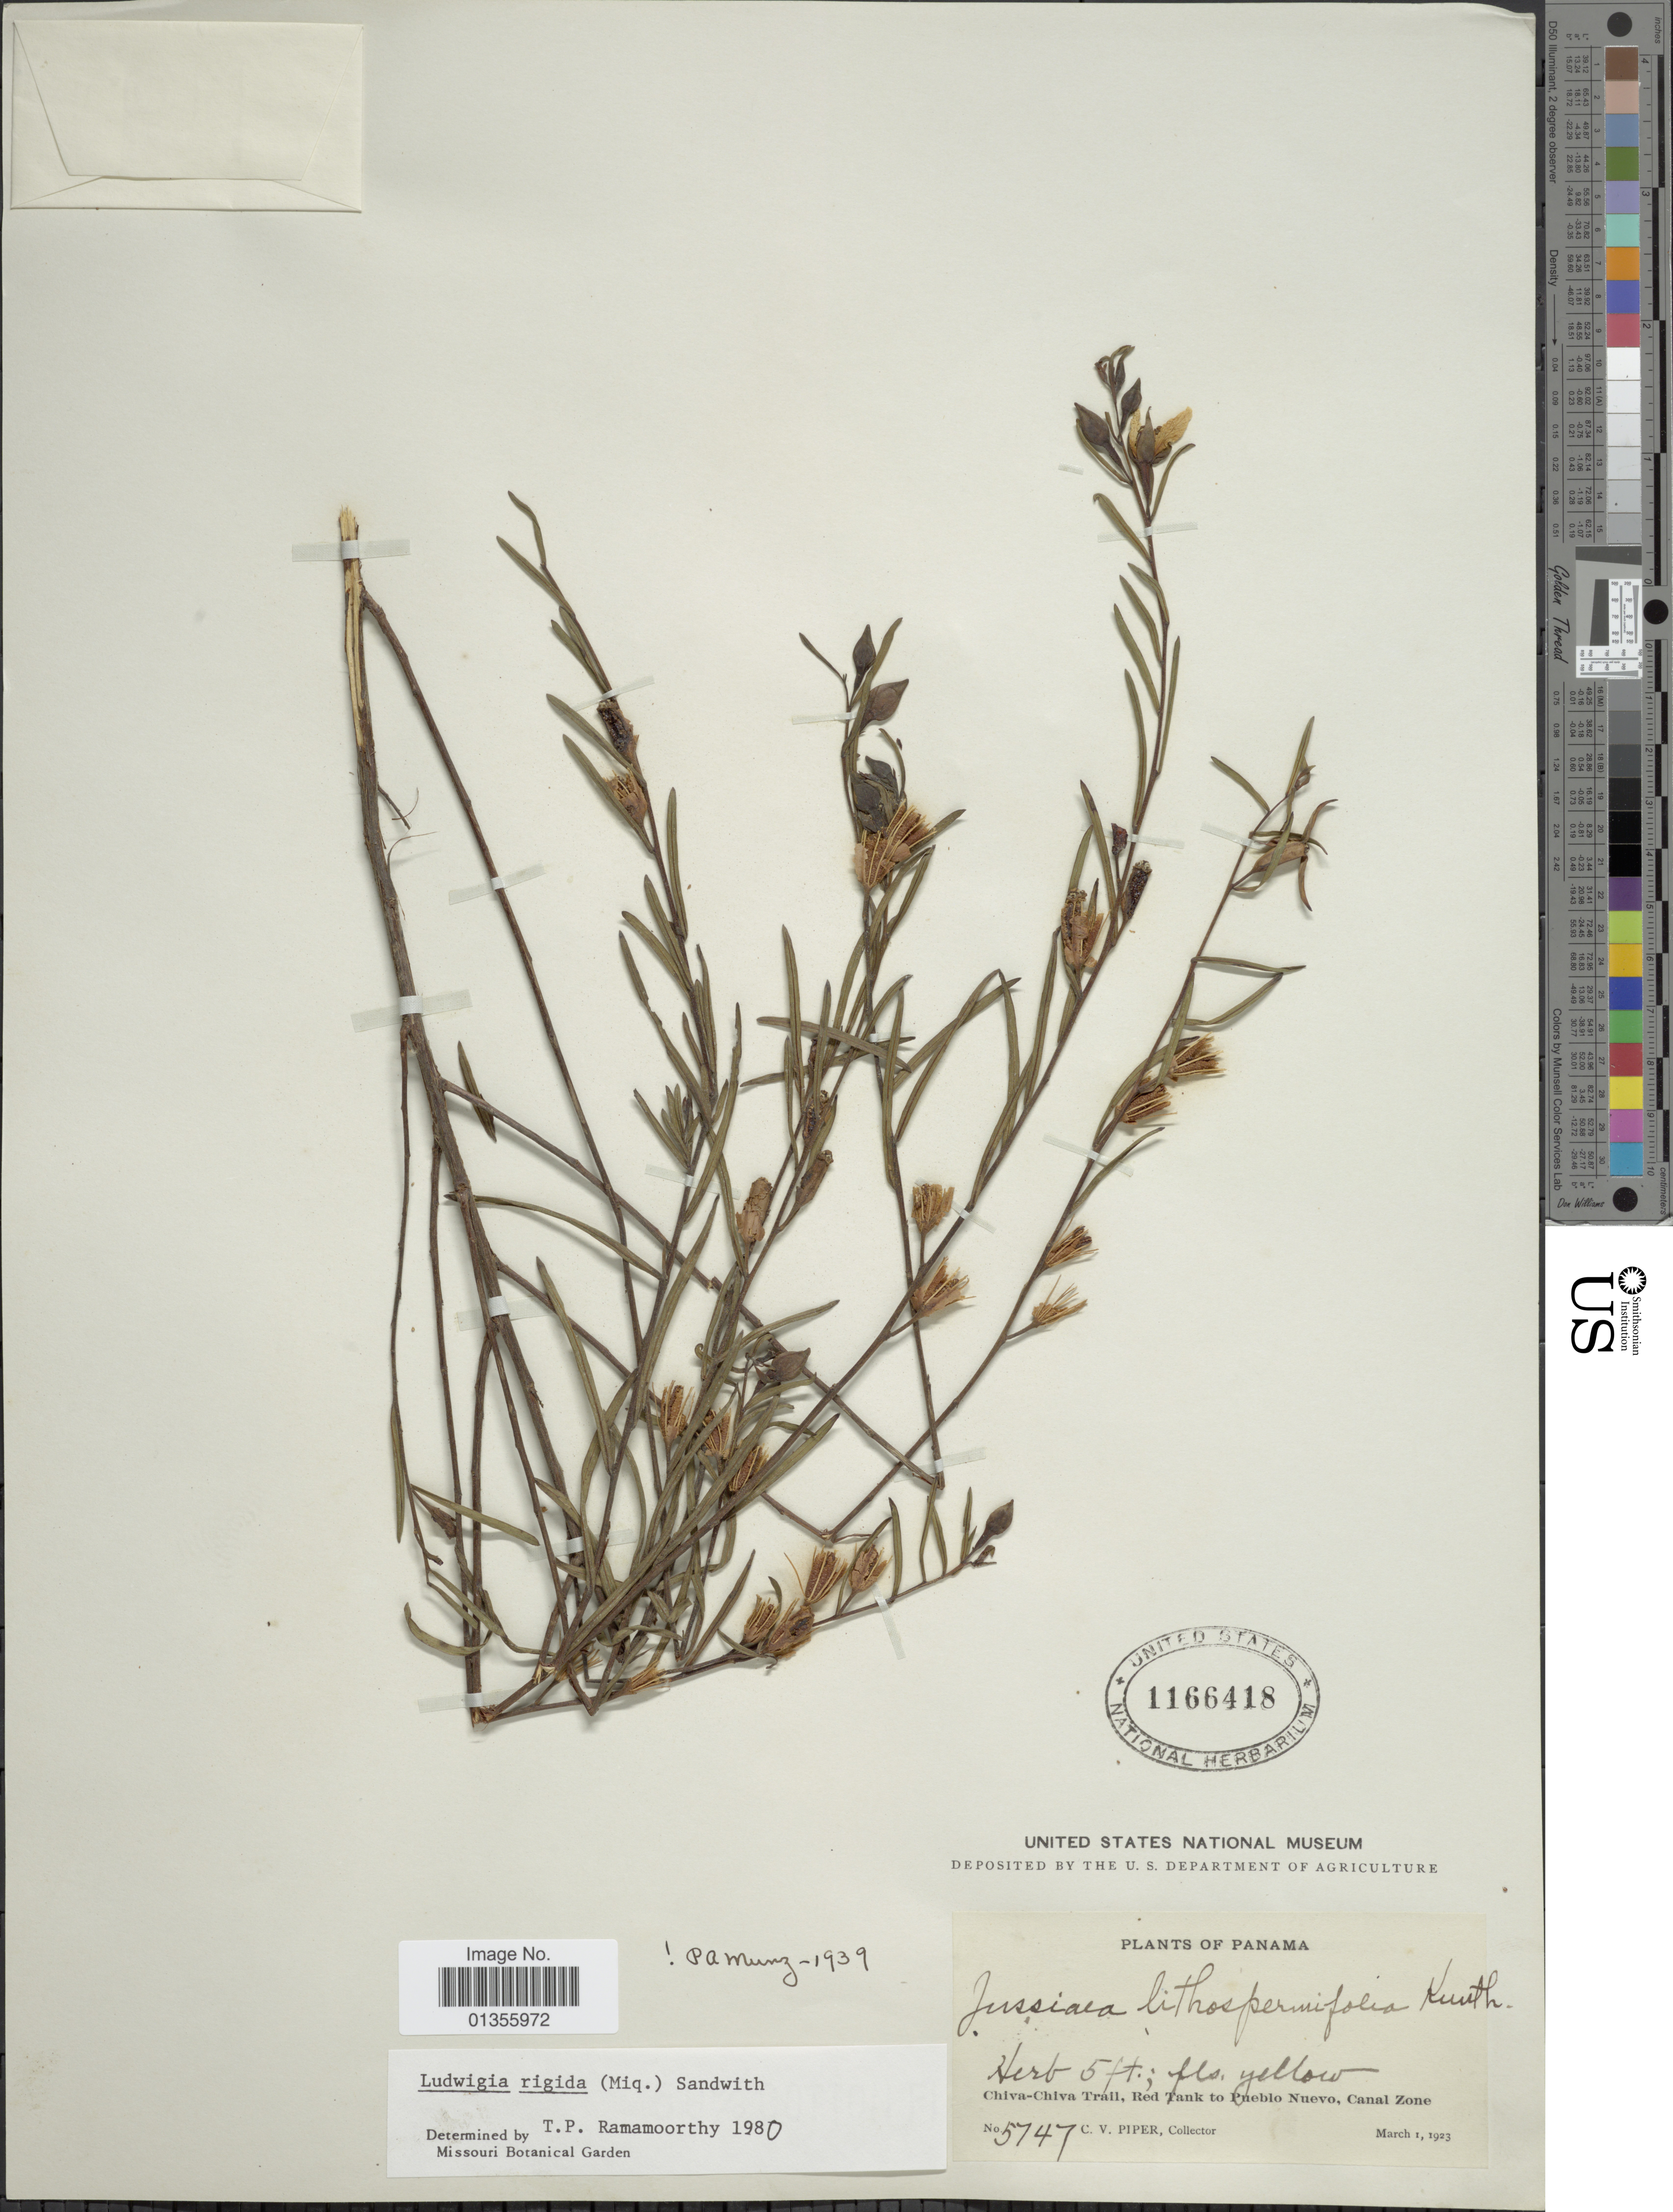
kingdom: Plantae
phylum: Tracheophyta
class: Magnoliopsida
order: Myrtales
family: Onagraceae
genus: Ludwigia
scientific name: Ludwigia rigida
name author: (Miq.) Sandwith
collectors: C. V. Piper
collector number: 5747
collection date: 1923-09-01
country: Panama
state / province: Panamá / Panamá Oeste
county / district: Canal Zone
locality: Chiva-Chiva Trail, Red Tank to Pueblo Nuevo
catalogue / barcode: US 1166418